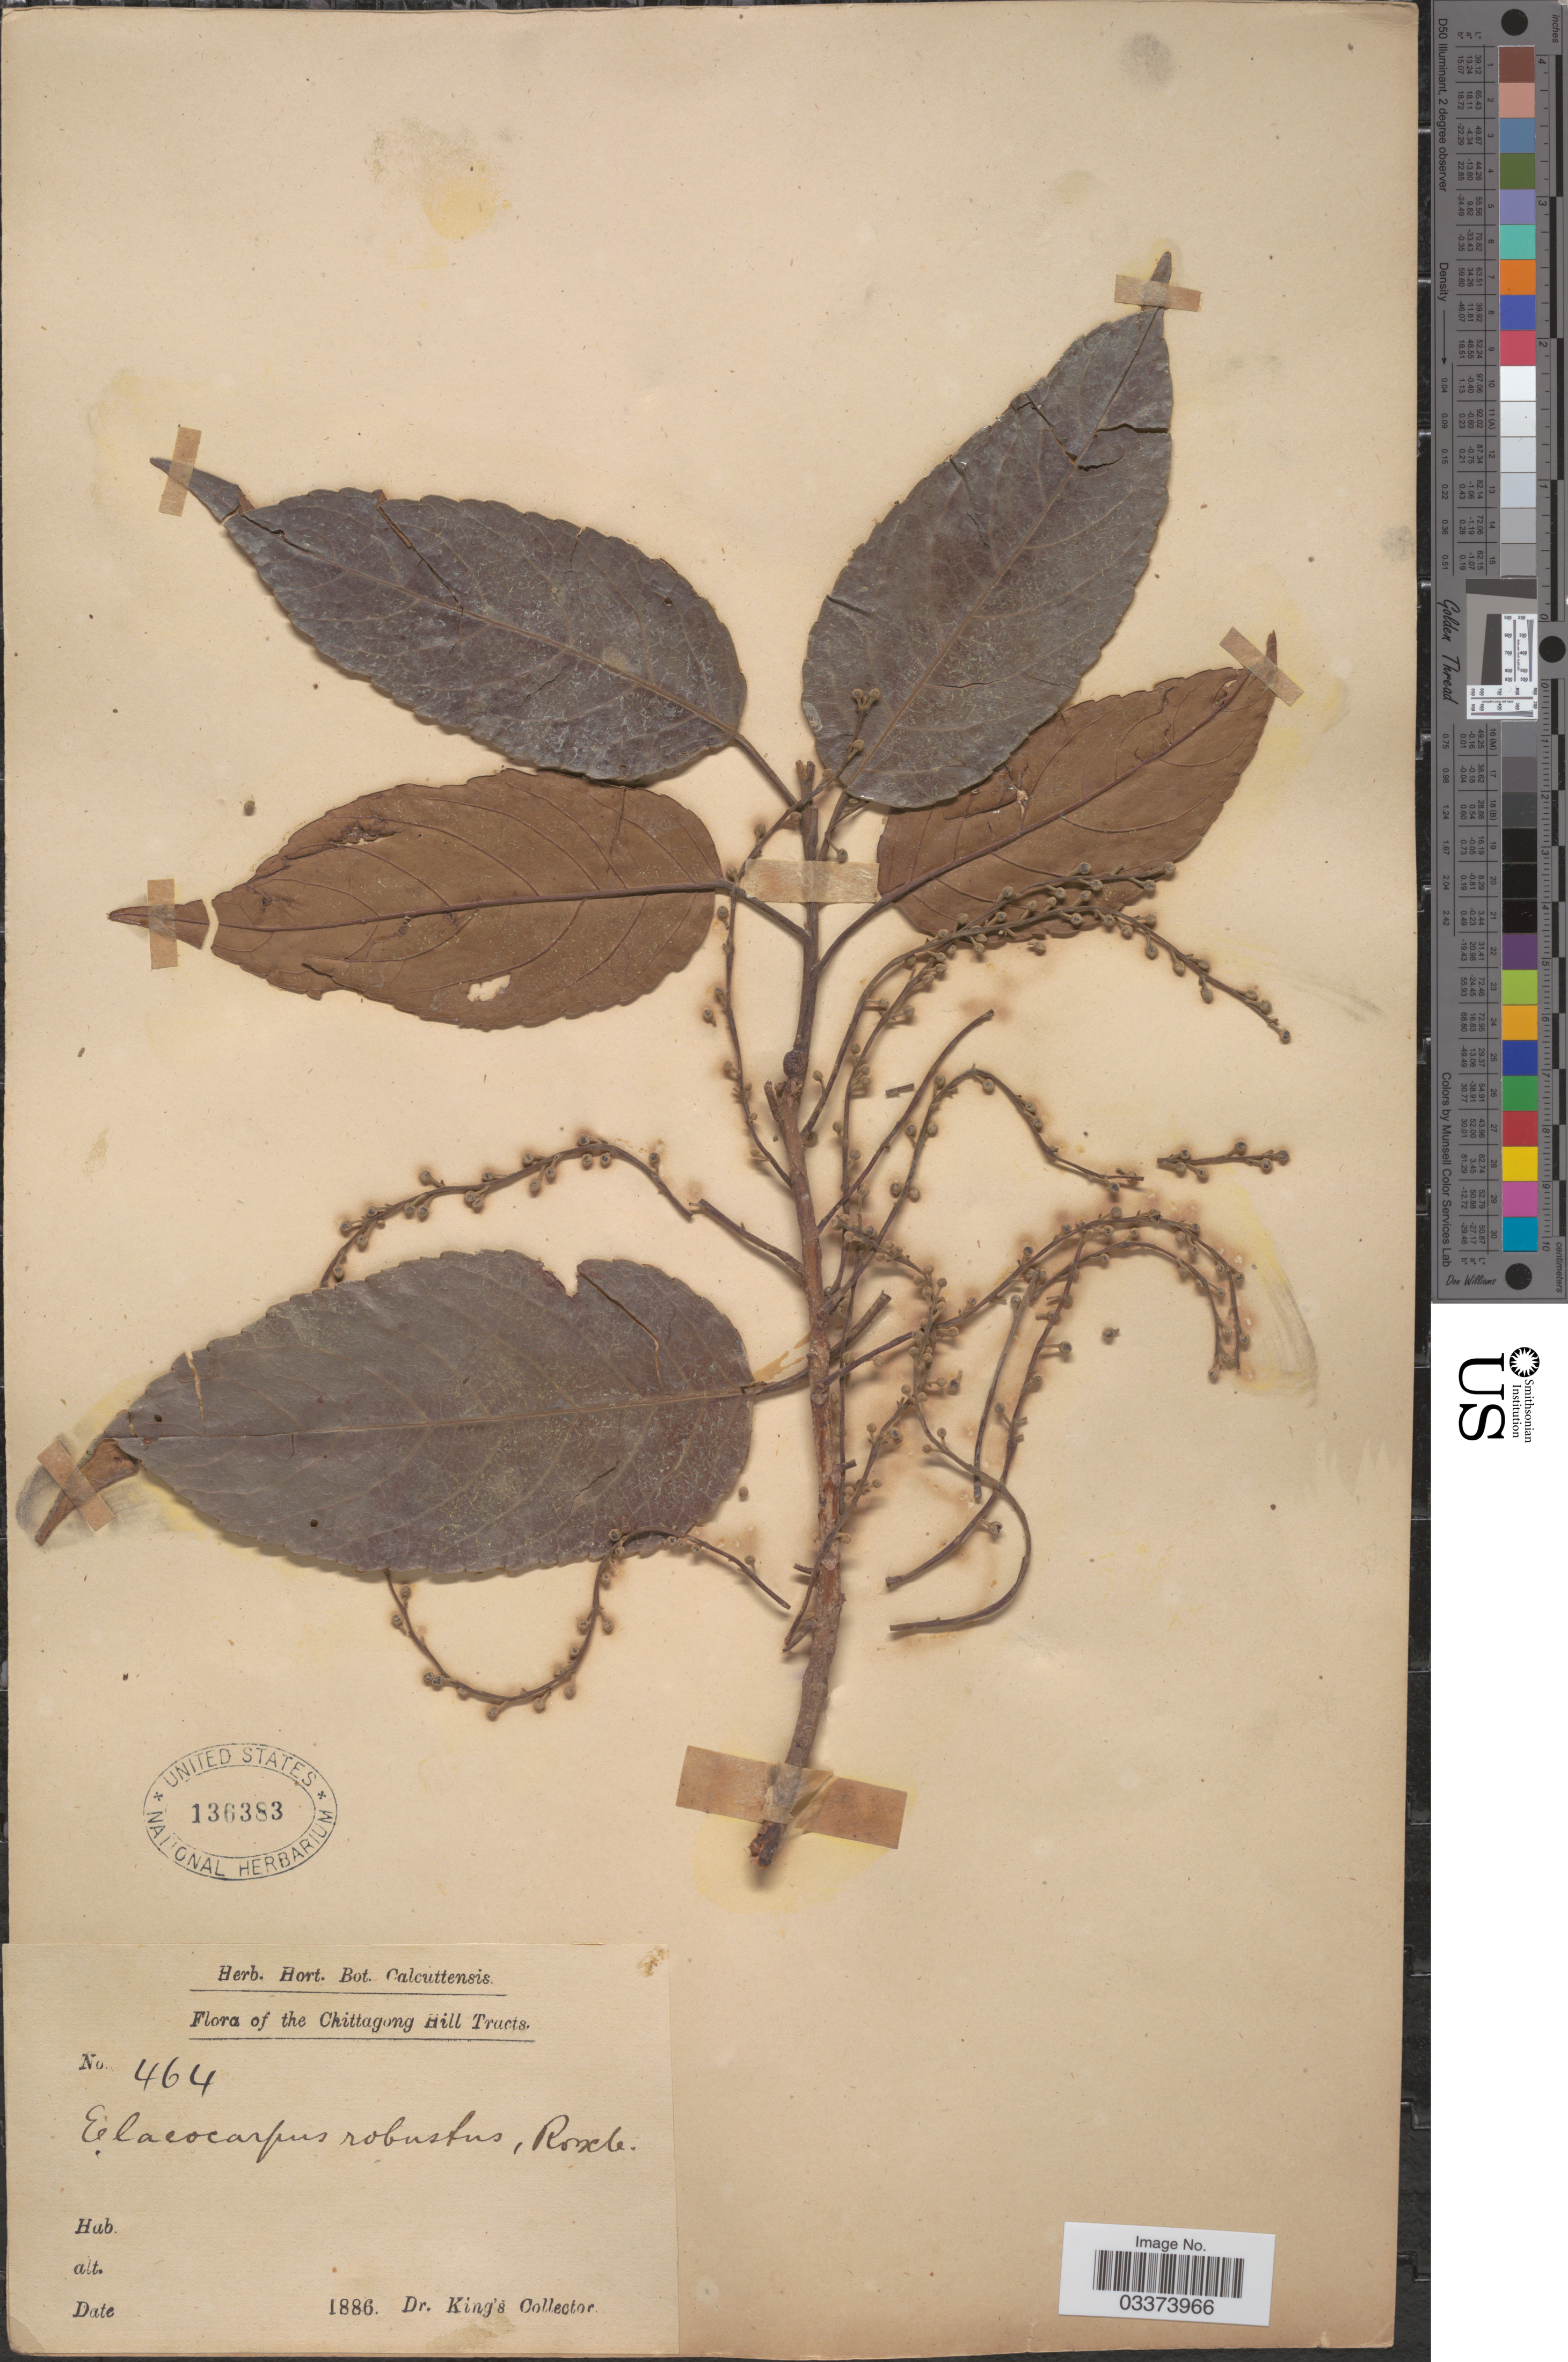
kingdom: Plantae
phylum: Tracheophyta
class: Magnoliopsida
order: Oxalidales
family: Elaeocarpaceae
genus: Elaeocarpus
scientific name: Elaeocarpus robustus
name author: Roxb.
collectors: Dr. King's collector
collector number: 464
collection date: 1886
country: Bangladesh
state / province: Chittagong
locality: The Chittagong Hill Tracts.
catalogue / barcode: US 136383